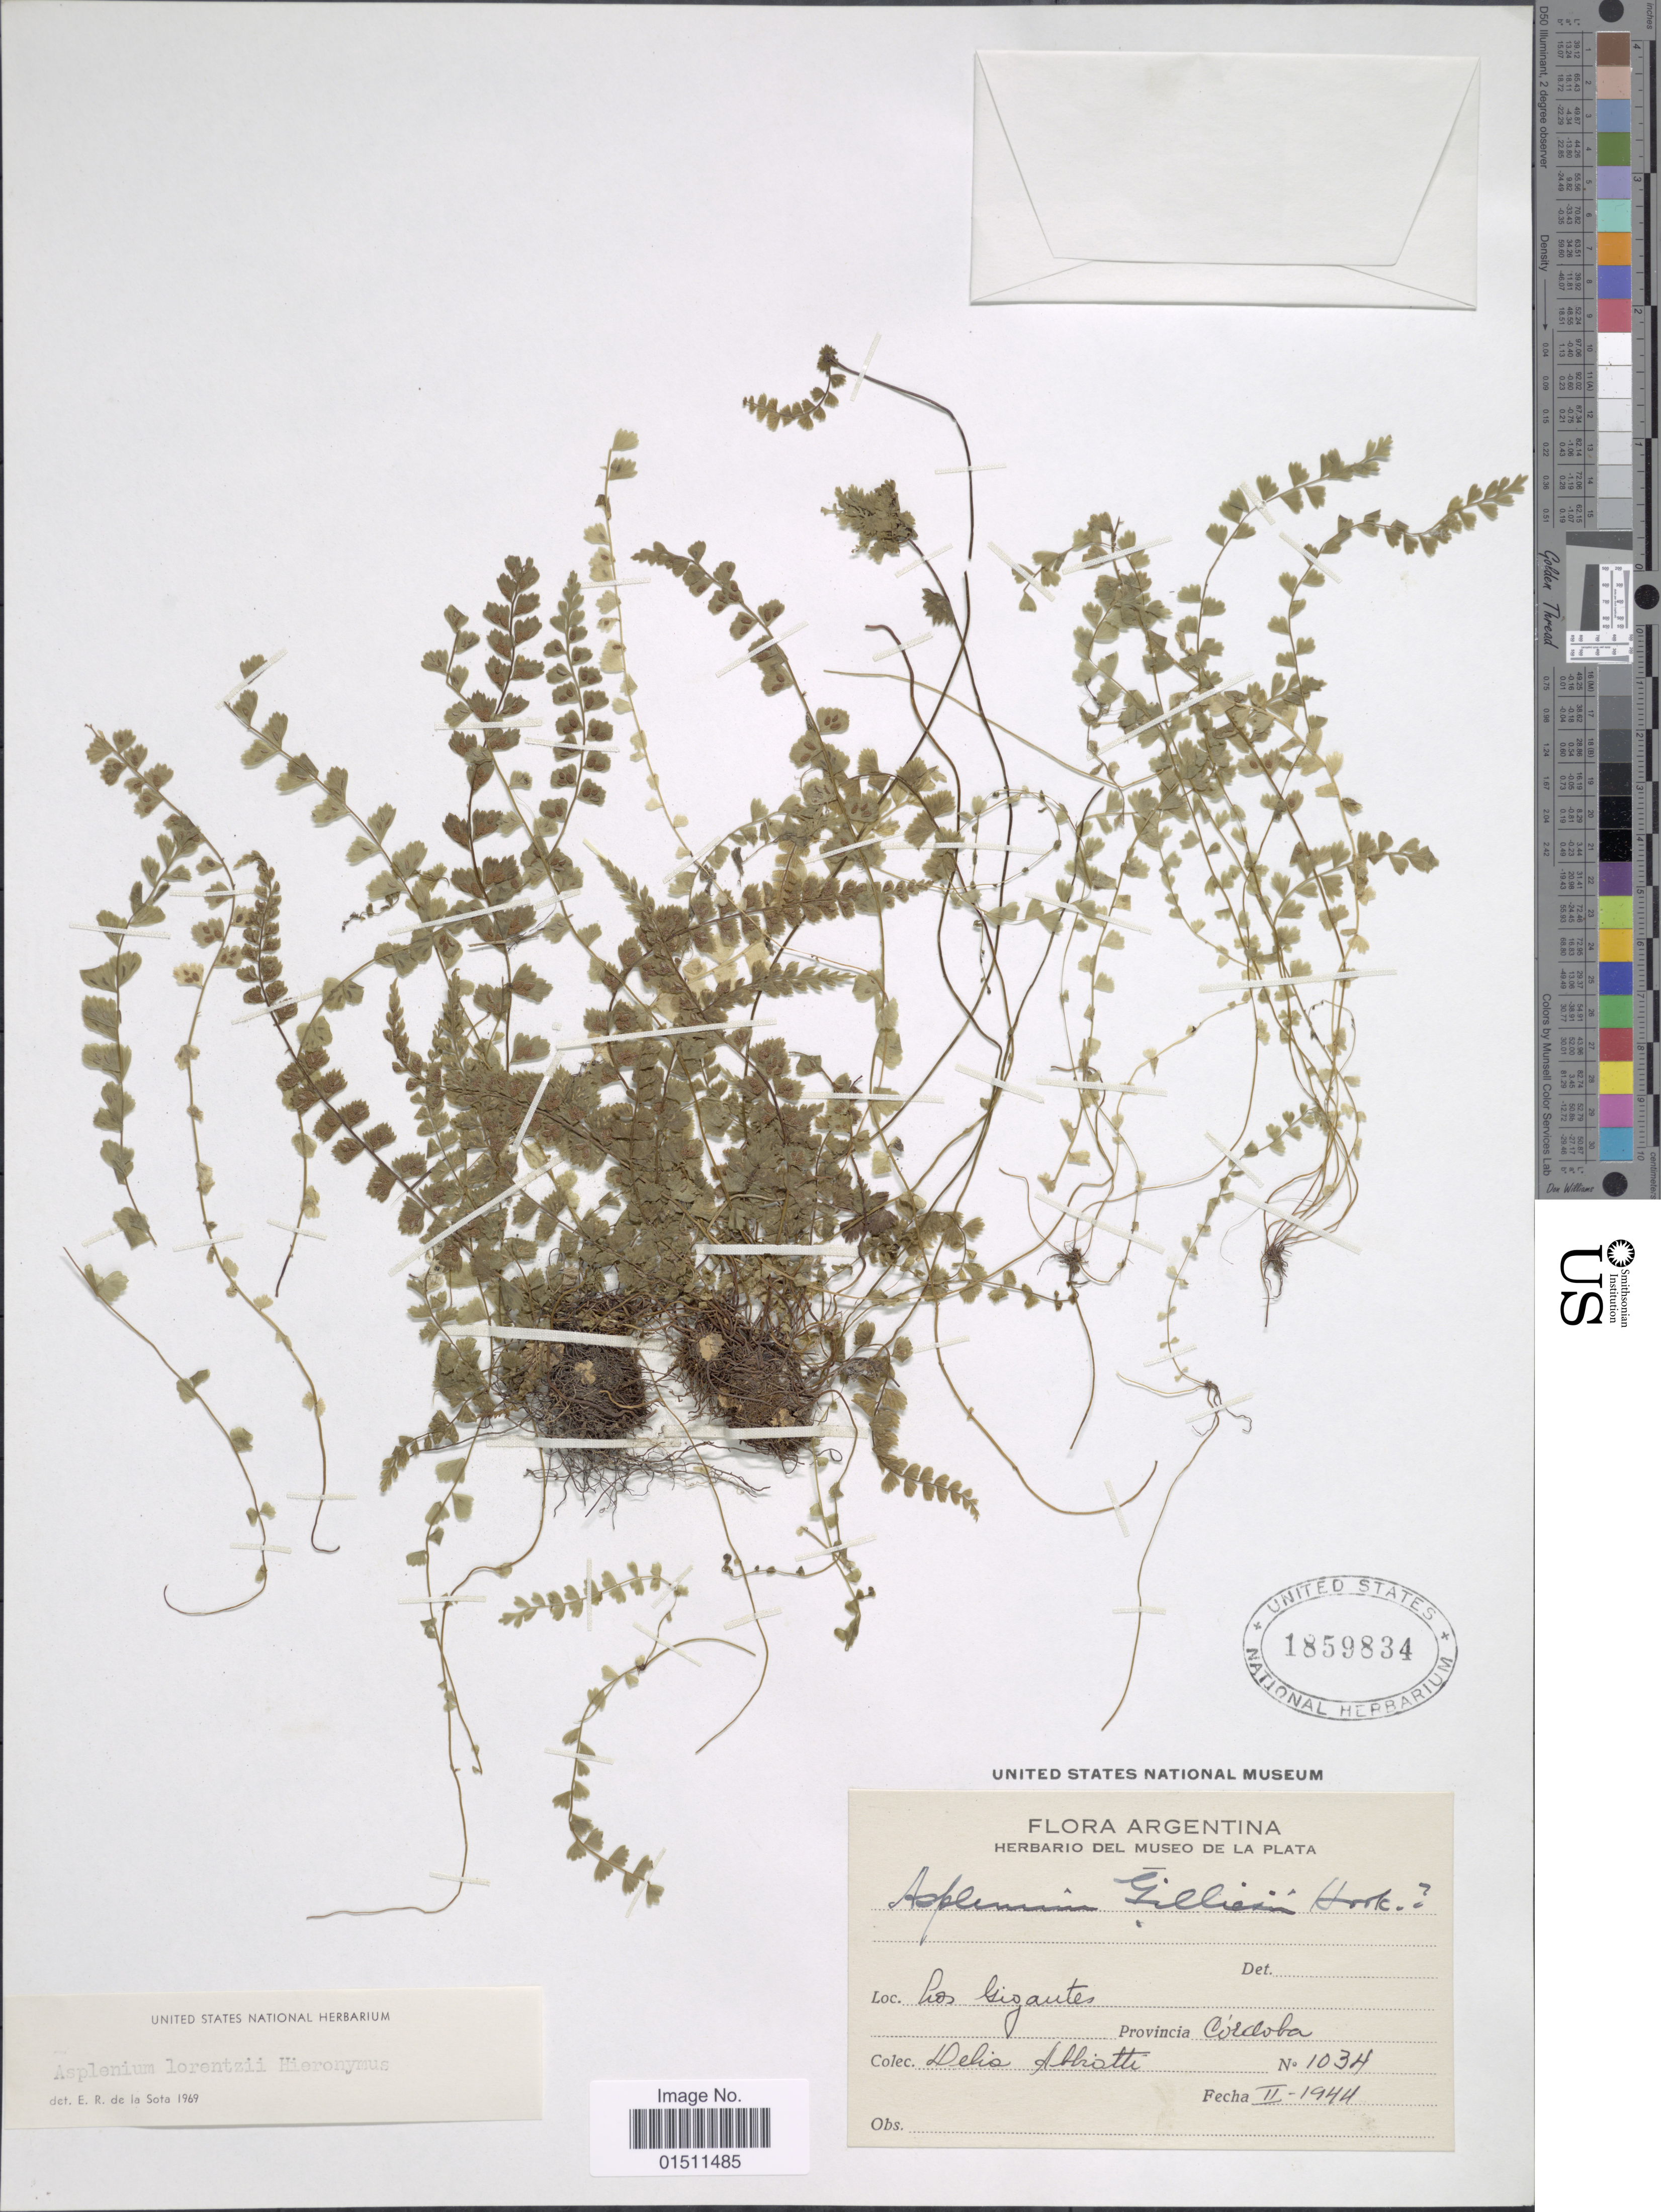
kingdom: Plantae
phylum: Tracheophyta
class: Polypodiopsida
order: Polypodiales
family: Aspleniaceae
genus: Asplenium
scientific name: Asplenium lorentzii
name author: Hieron.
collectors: D. Abbiatti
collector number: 1034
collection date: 1944-02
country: Argentina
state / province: Cordoba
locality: Los Gigantes, Provincia Cordoba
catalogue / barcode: US 1859834